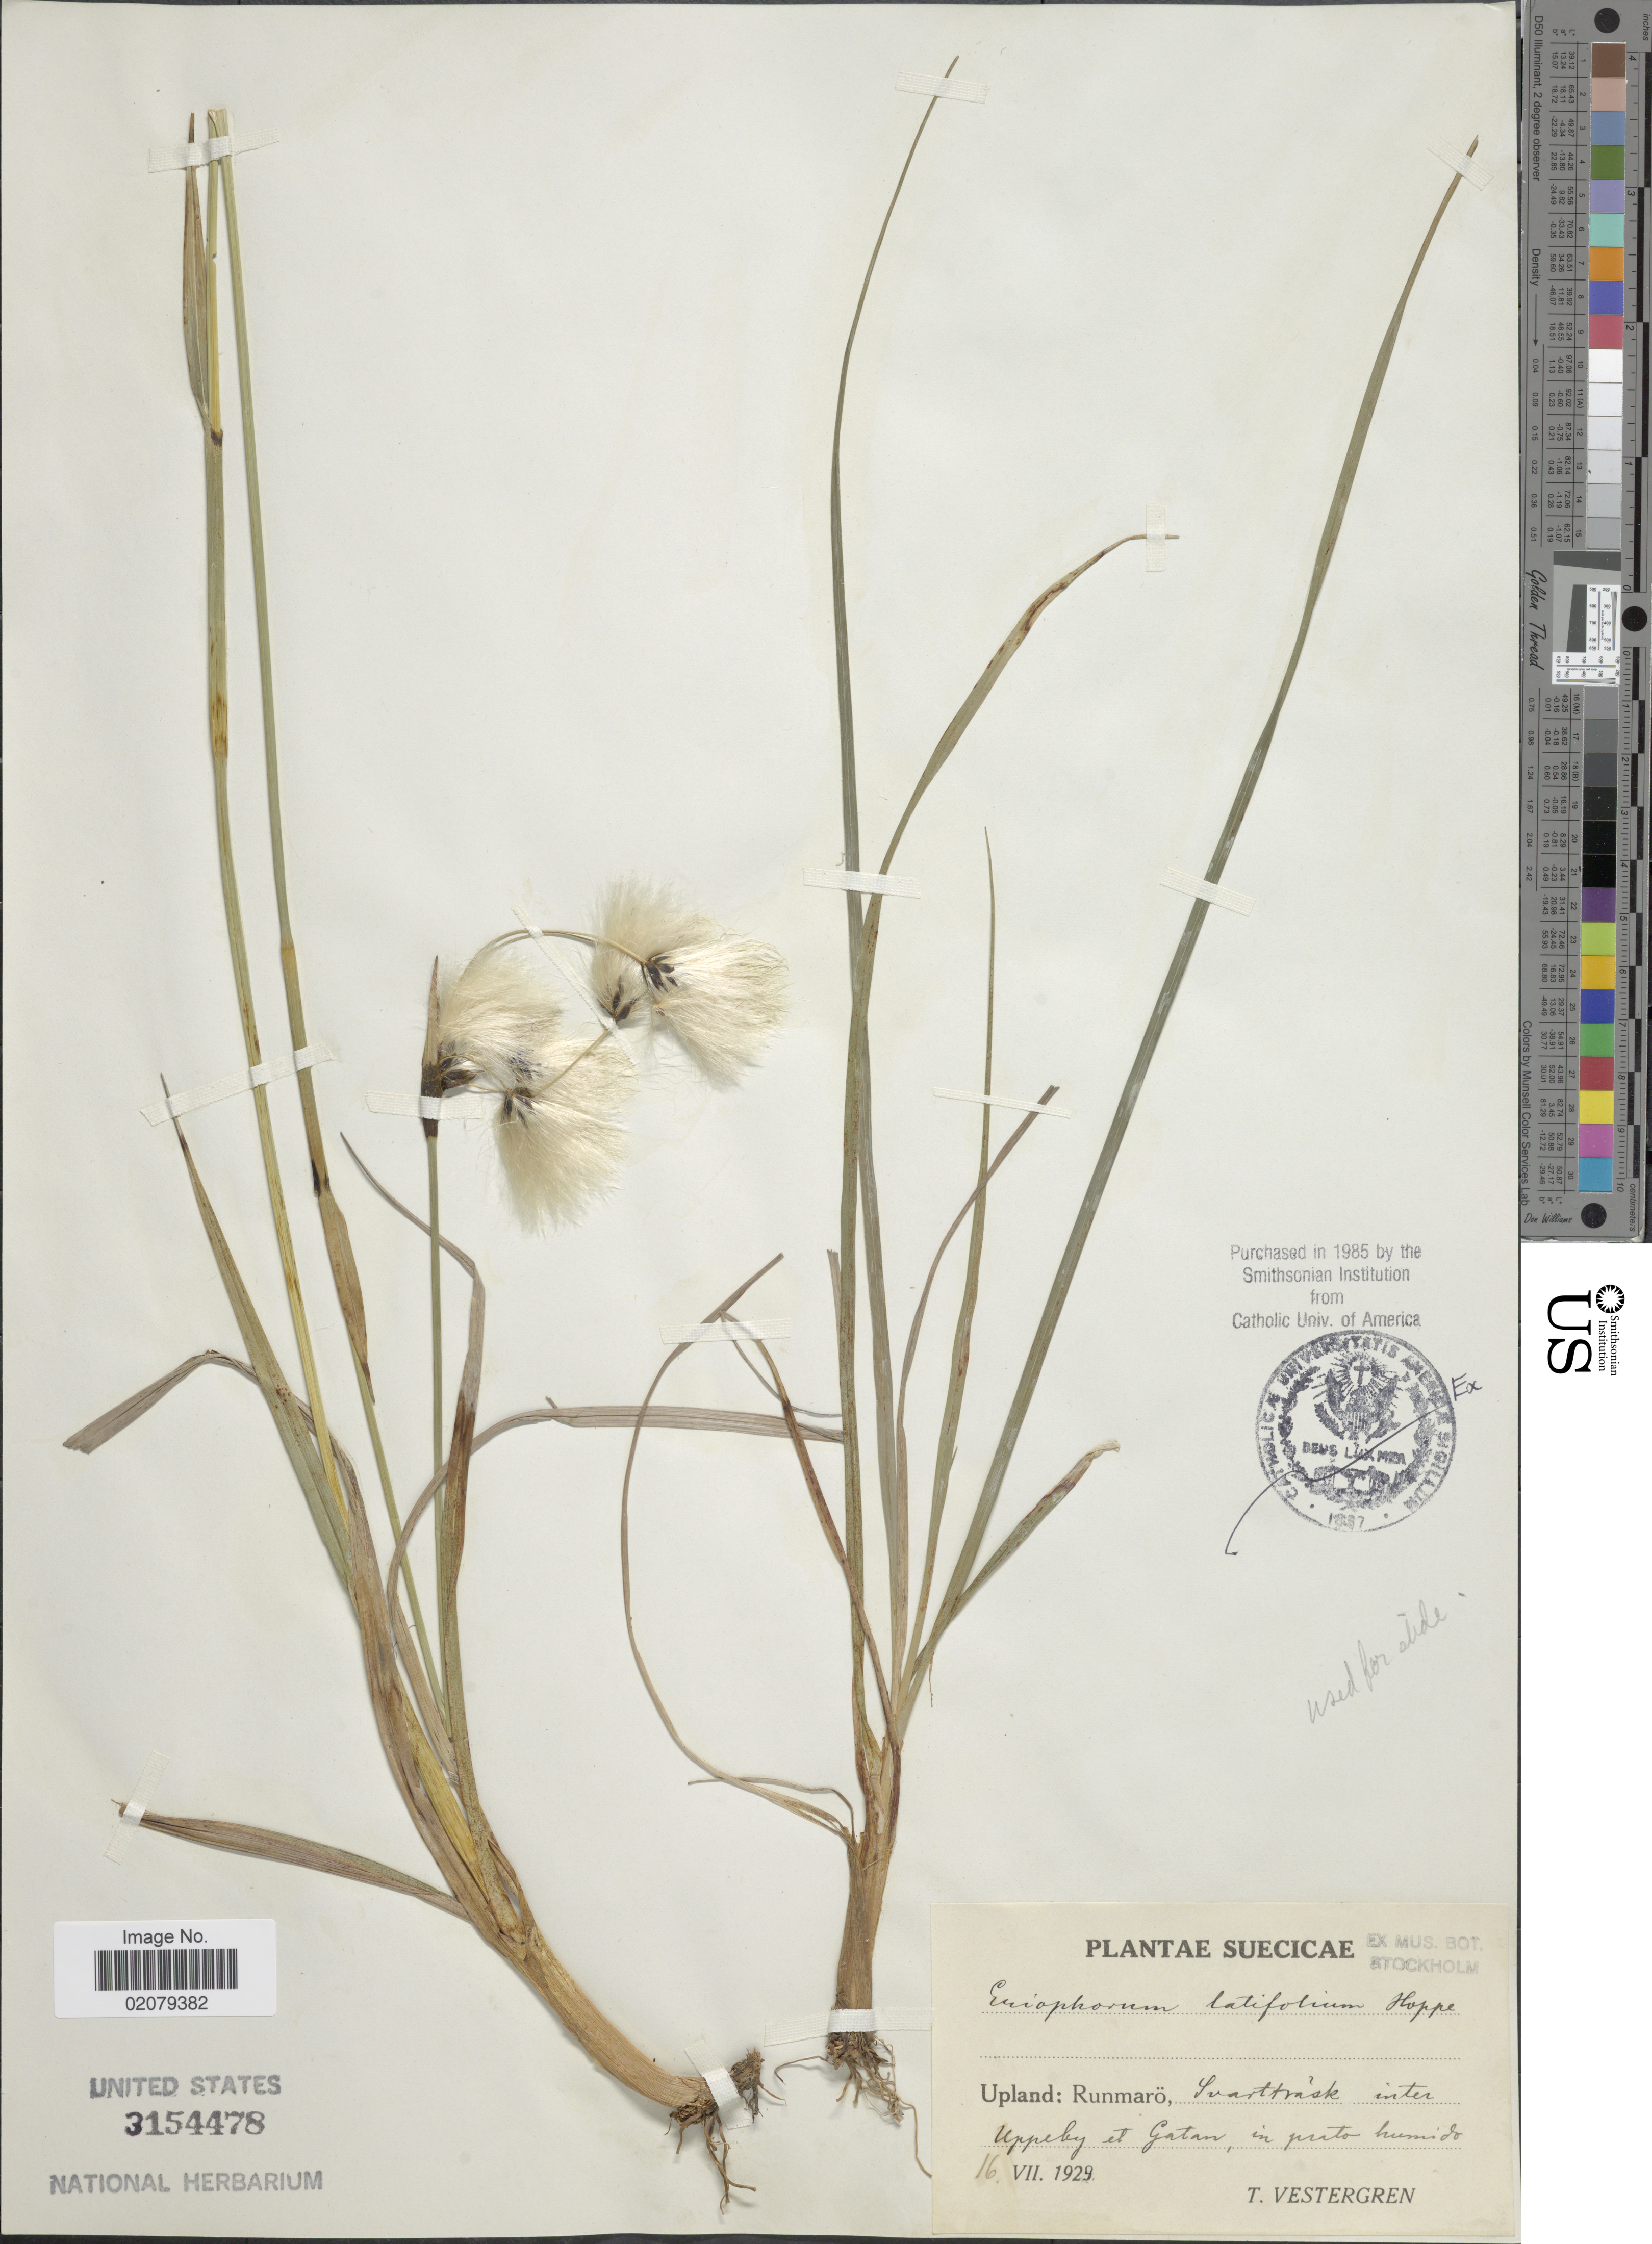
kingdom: Plantae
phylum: Tracheophyta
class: Liliopsida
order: Poales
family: Cyperaceae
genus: Eriophorum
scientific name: Eriophorum latifolium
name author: Hoppe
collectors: T. Vestergren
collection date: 1929-07-16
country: Sweden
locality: Suecicae, Upland: Runmaro, Svarttrask inter Uppeby et Gatan in prato humido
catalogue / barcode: US 3154478